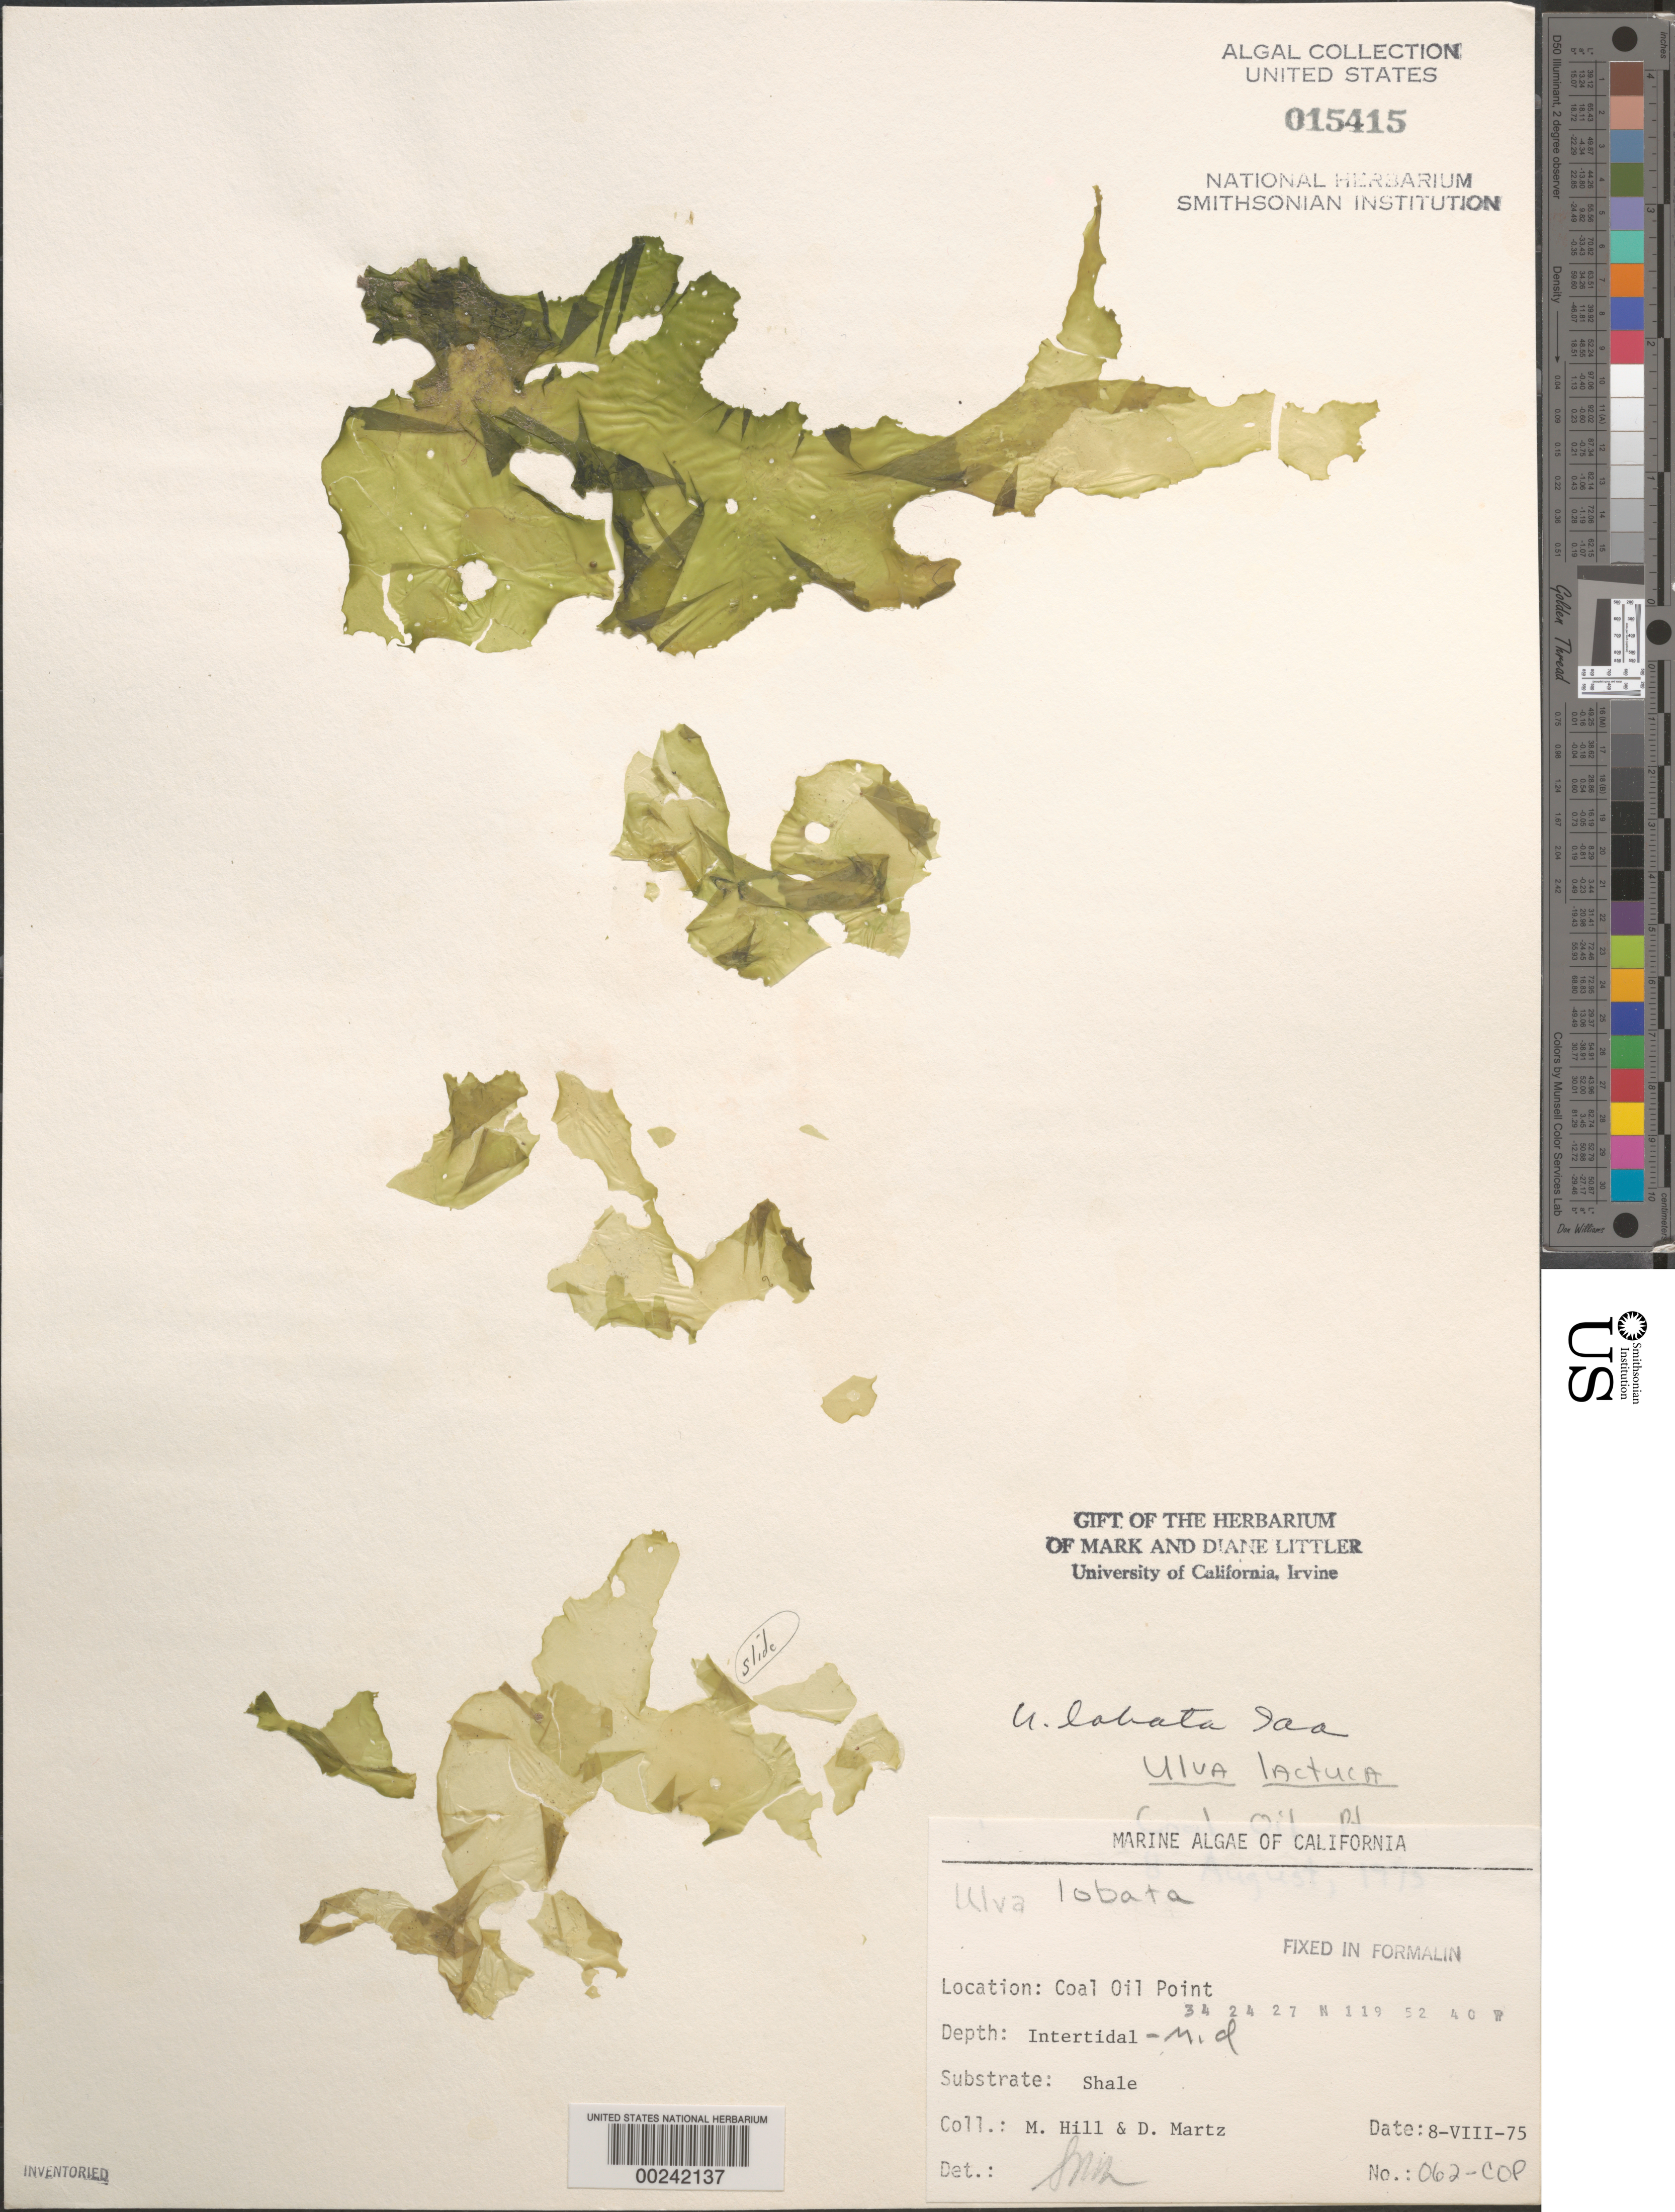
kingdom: Plantae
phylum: Chlorophyta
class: Ulvophyceae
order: Ulvales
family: Ulvaceae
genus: Ulva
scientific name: Ulva lactuca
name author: L.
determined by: Algae name updating Project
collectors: M. Hill & D. Martz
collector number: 062-cop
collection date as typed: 08 Aug 1975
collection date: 1975-08-08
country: United States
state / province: California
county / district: Santa Barbara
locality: Coal Oil Point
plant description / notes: BLM-SOCALBIGHT Rocky Intertidal Survey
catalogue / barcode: US 15415